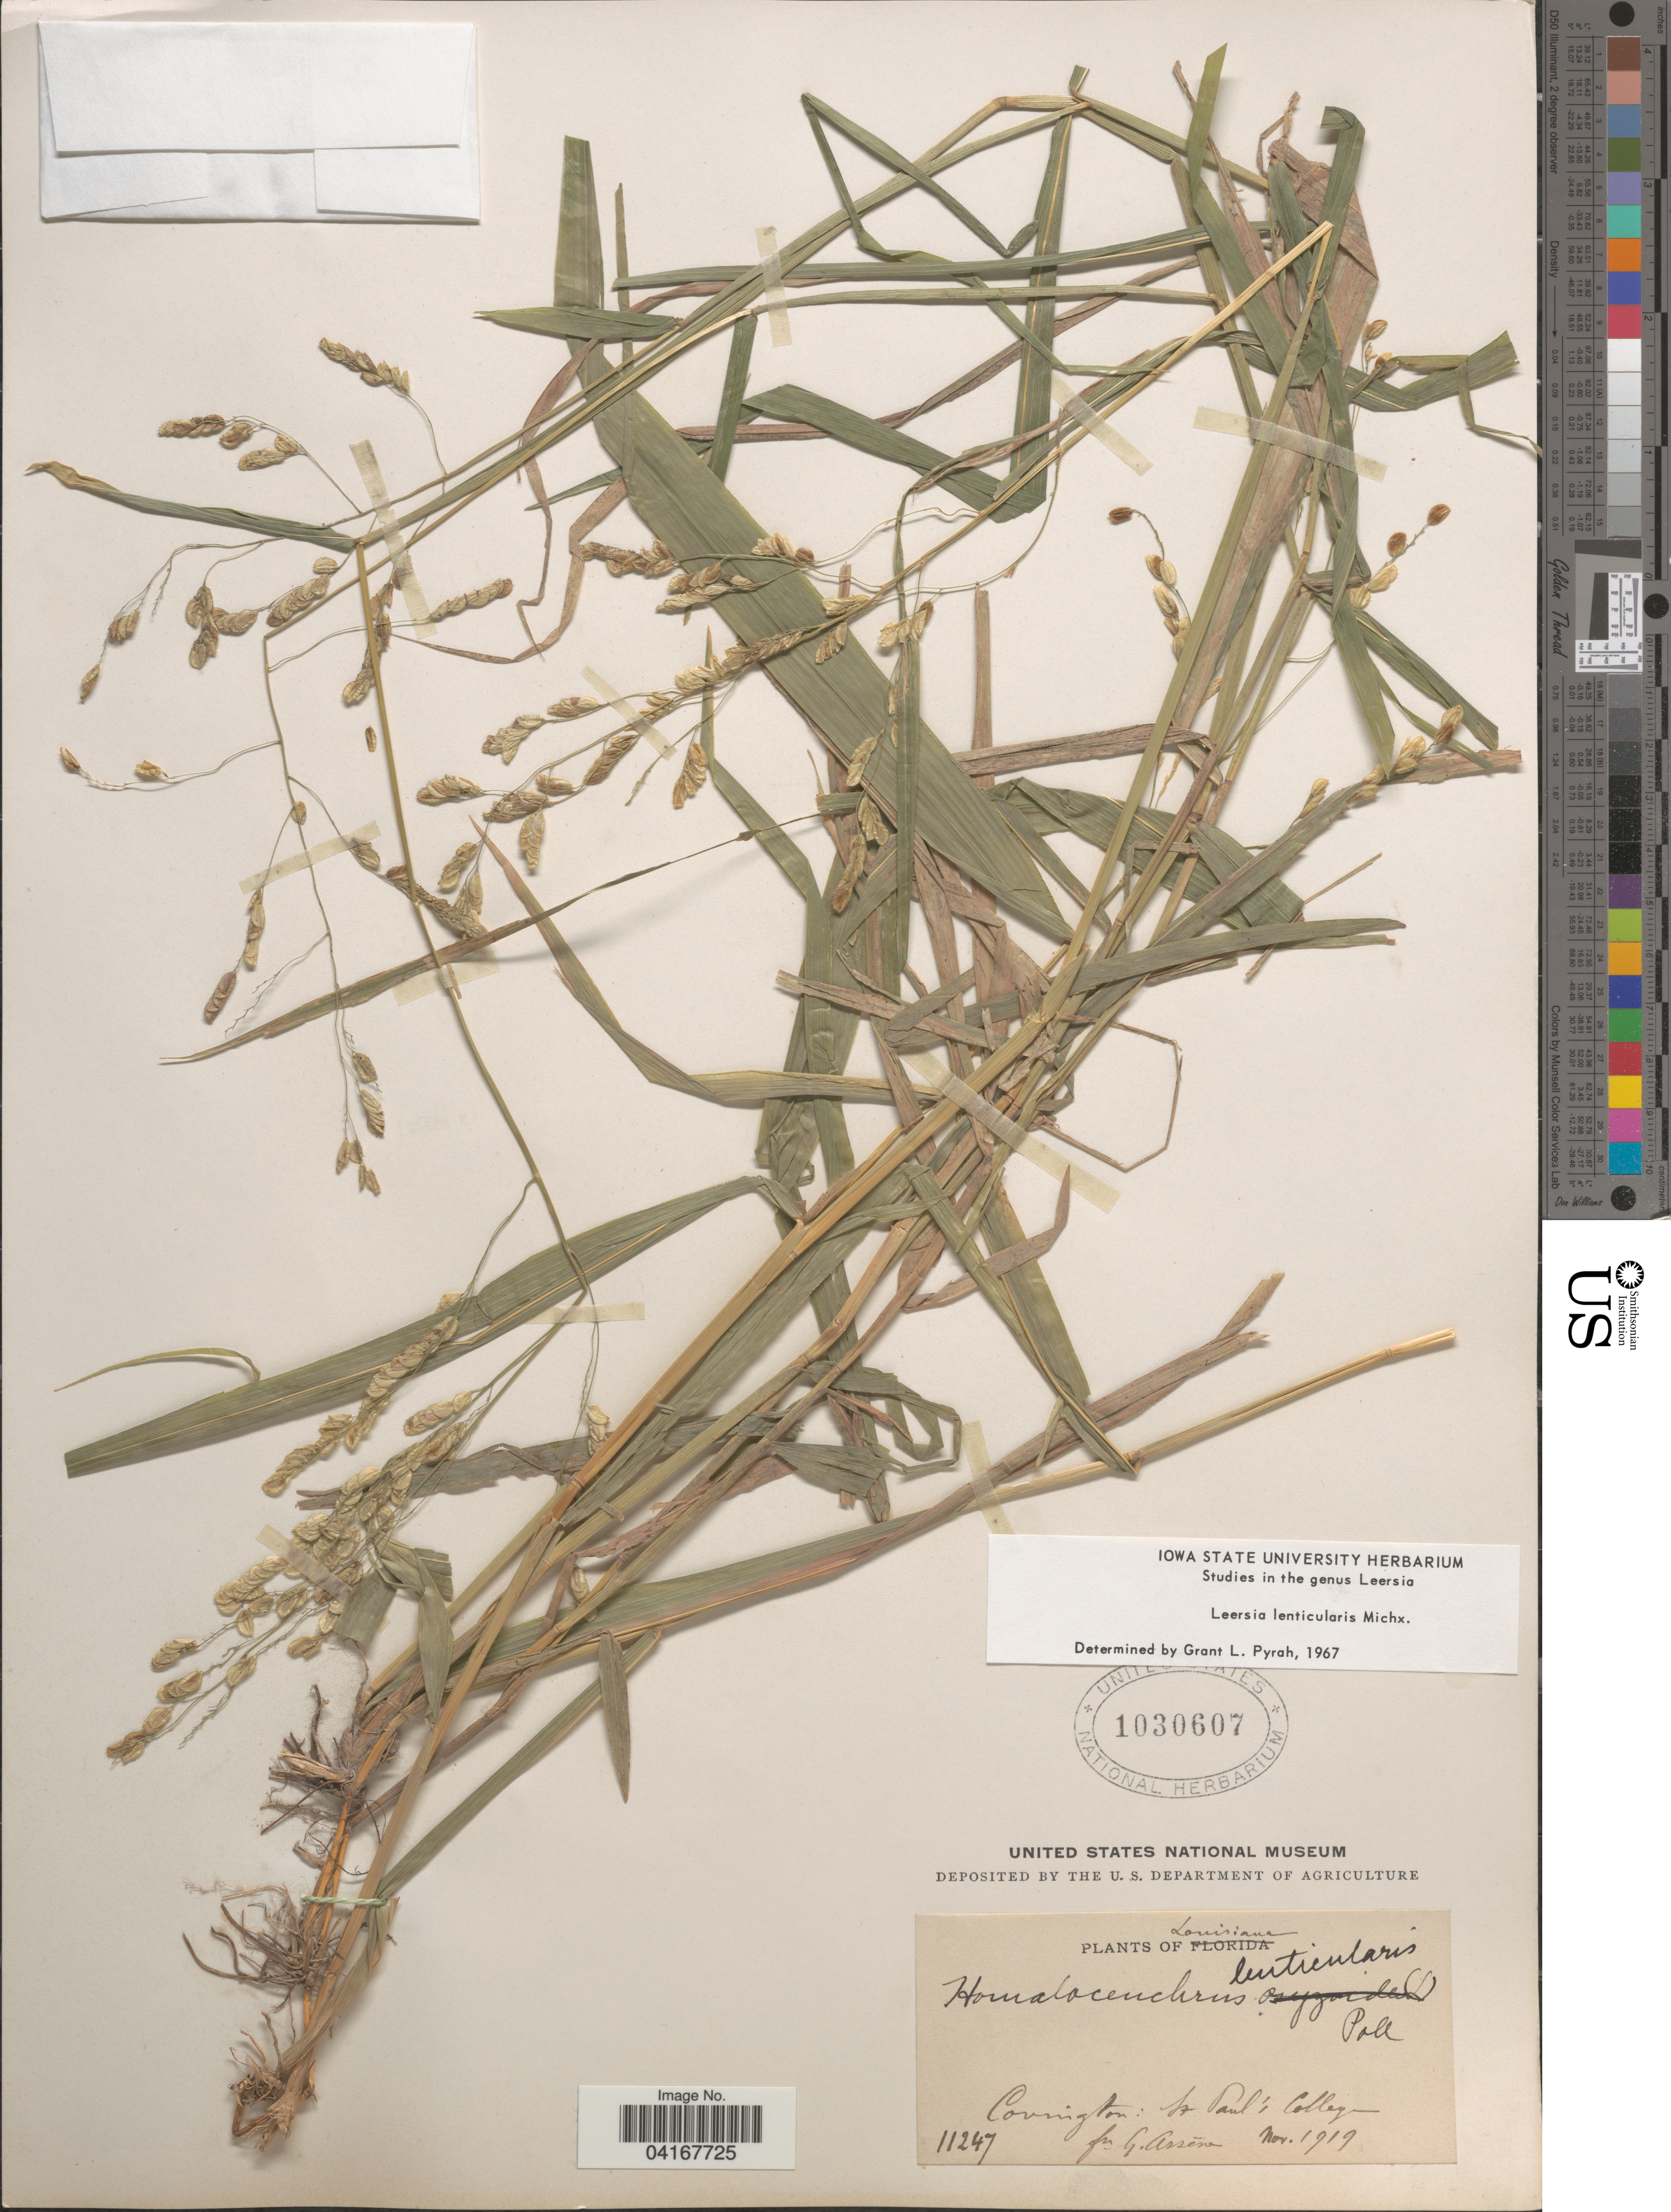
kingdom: Plantae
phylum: Tracheophyta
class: Liliopsida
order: Poales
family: Poaceae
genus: Leersia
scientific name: Leersia lenticularis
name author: Michx.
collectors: Bro. G. Arsène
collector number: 11247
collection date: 1919-11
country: United States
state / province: Louisiana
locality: Covington: St. Paul's College.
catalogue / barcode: US 1030607